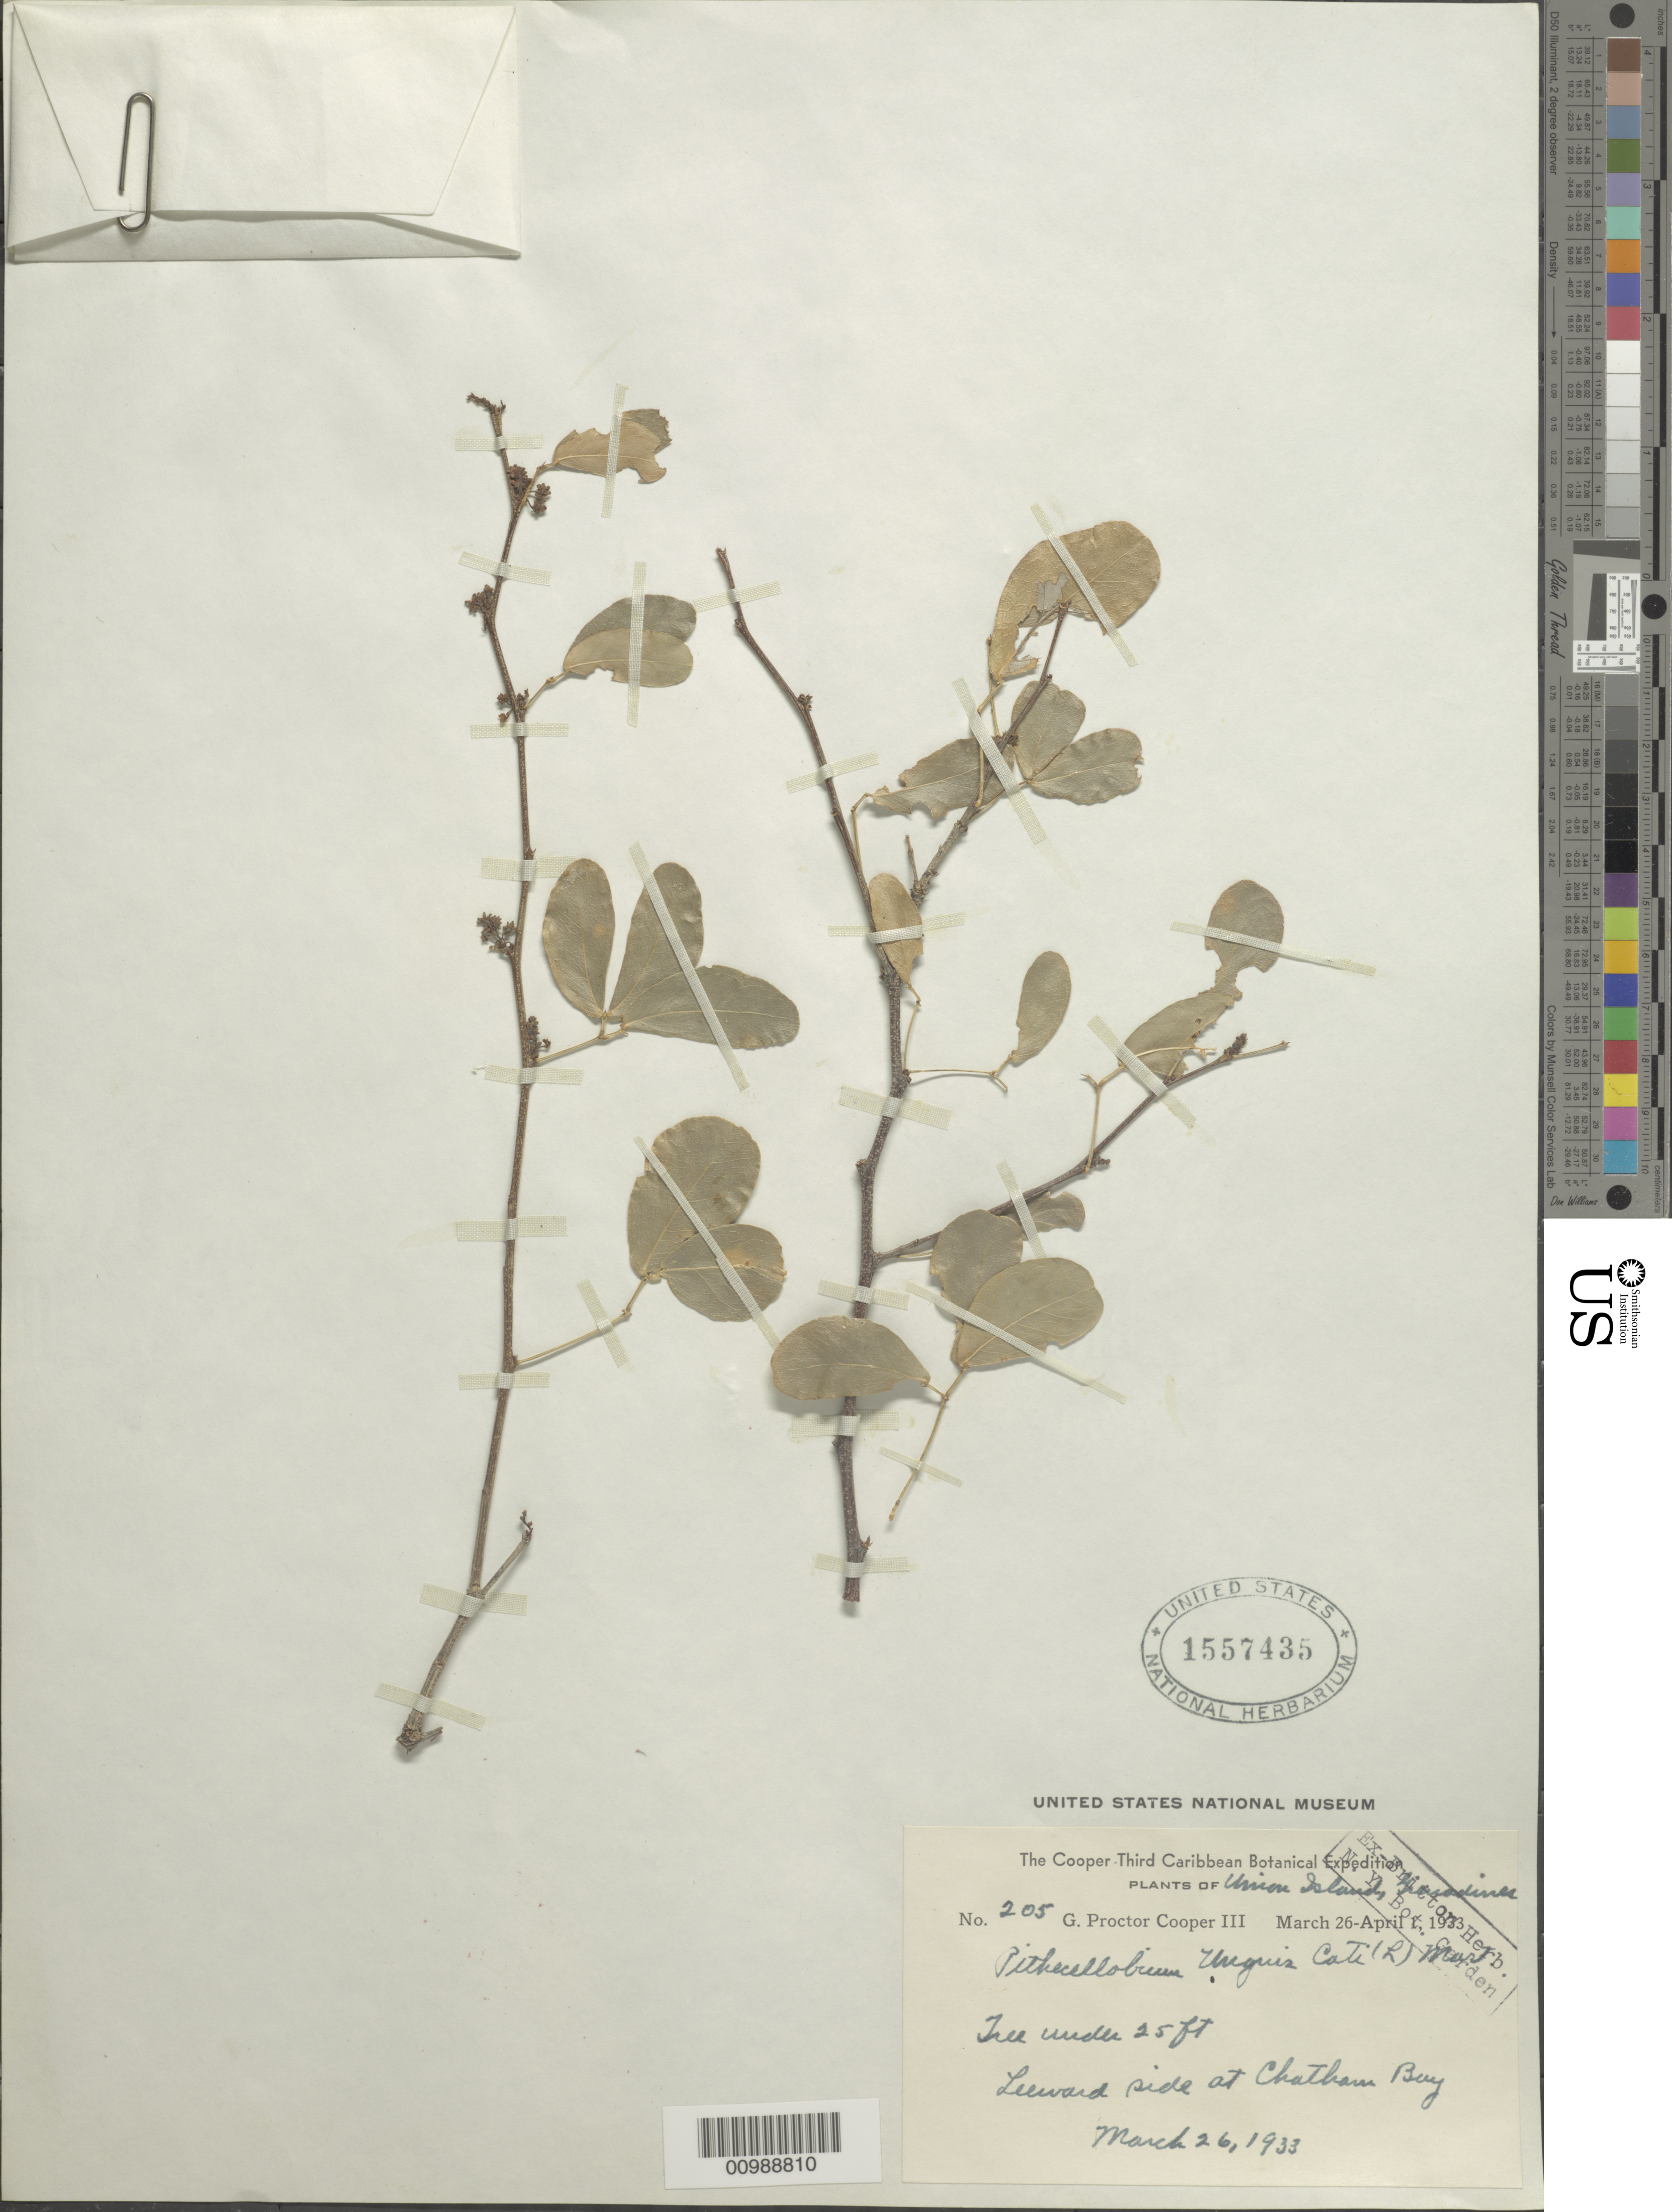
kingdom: Plantae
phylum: Tracheophyta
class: Magnoliopsida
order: Fabales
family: Fabaceae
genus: Pithecellobium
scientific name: Pithecellobium unguis-cati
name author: (L.) Benth.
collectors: G. Cooper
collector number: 205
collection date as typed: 26 Mar 1933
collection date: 1933-03-26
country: St. Vincent - Grenadines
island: Union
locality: Leward side at Chatham Bay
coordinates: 0 N, 0 E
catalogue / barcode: US 1557435